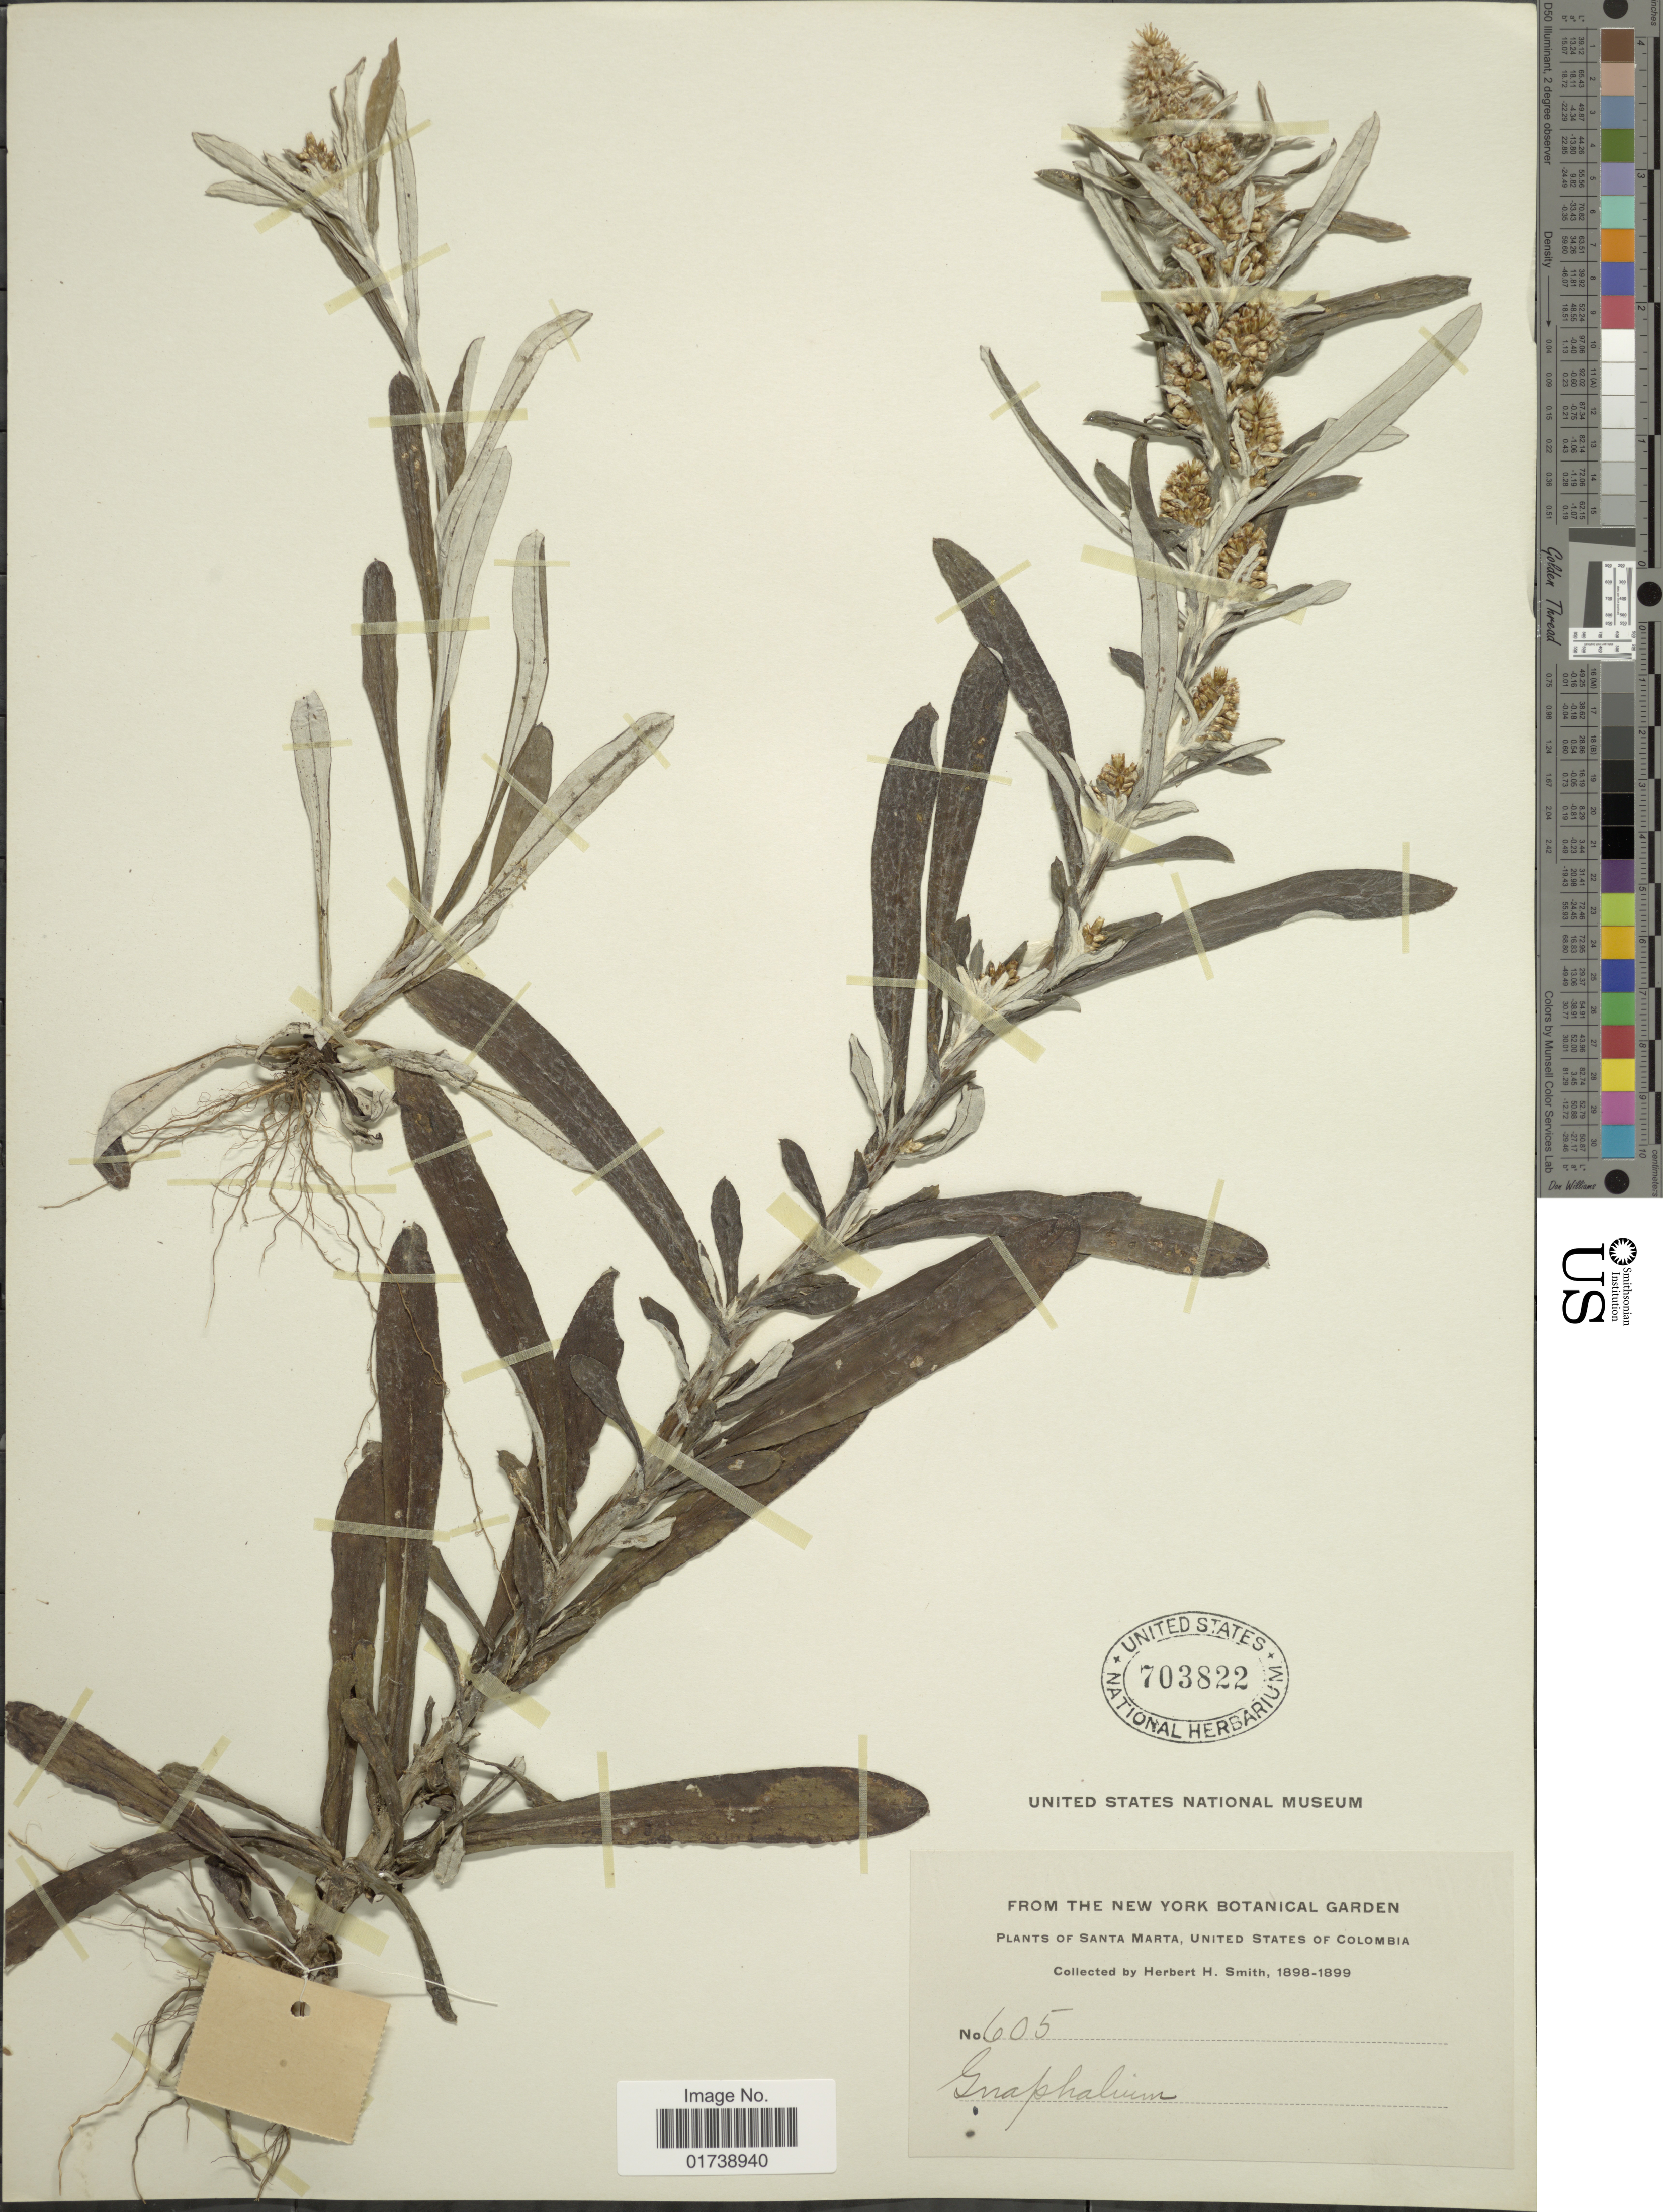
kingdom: Plantae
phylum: Tracheophyta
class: Magnoliopsida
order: Asterales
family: Asteraceae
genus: Gamochaeta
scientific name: Gamochaeta sp.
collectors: Herbert H. Smith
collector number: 605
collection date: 1898/1899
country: Colombia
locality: Santa Marta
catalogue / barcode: US 703822